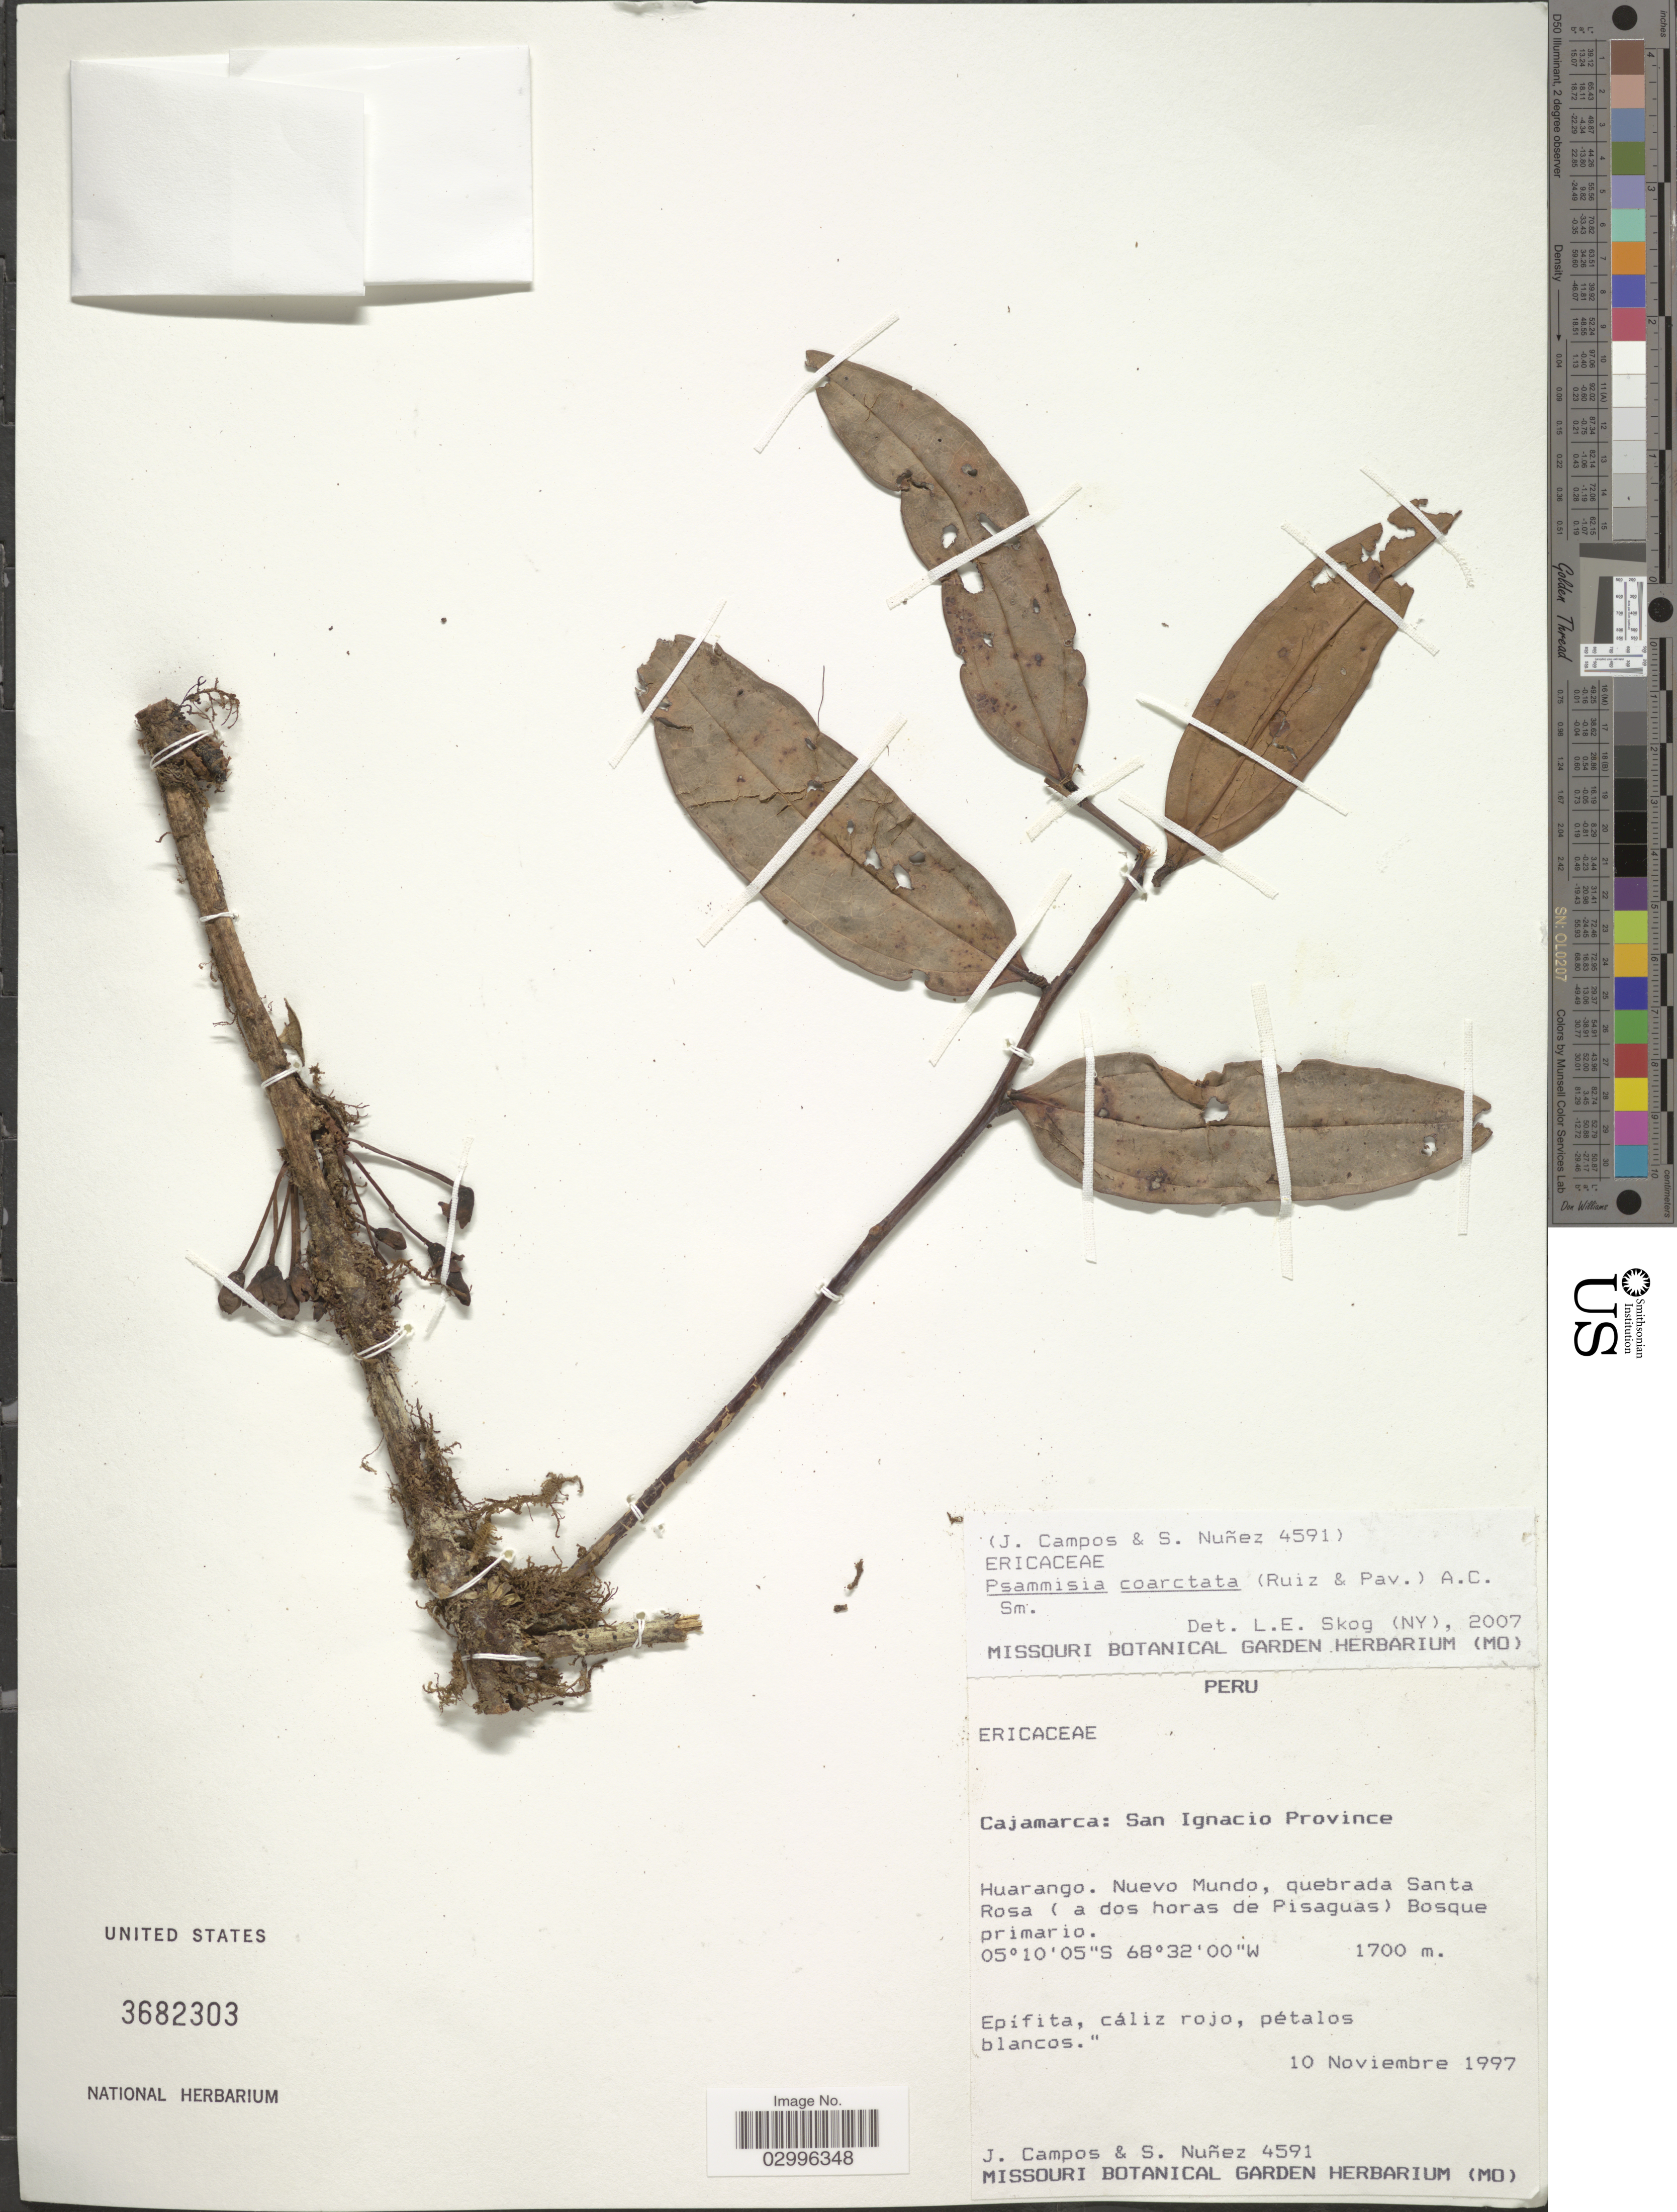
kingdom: Plantae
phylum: Tracheophyta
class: Magnoliopsida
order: Ericales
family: Ericaceae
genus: Psammisia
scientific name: Psammisia coarctata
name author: (Ruiz & Pav.) A.C. Sm.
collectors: J. Campos & S. Nuñez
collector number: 4591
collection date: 1997-11-10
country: Peru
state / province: Cajamarca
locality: San Ignacio Province. Huarango. Nuevo Mundo, quebrada Santa Rosa ( a dos horas de Pisaguas).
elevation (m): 1700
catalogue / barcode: US 3682303